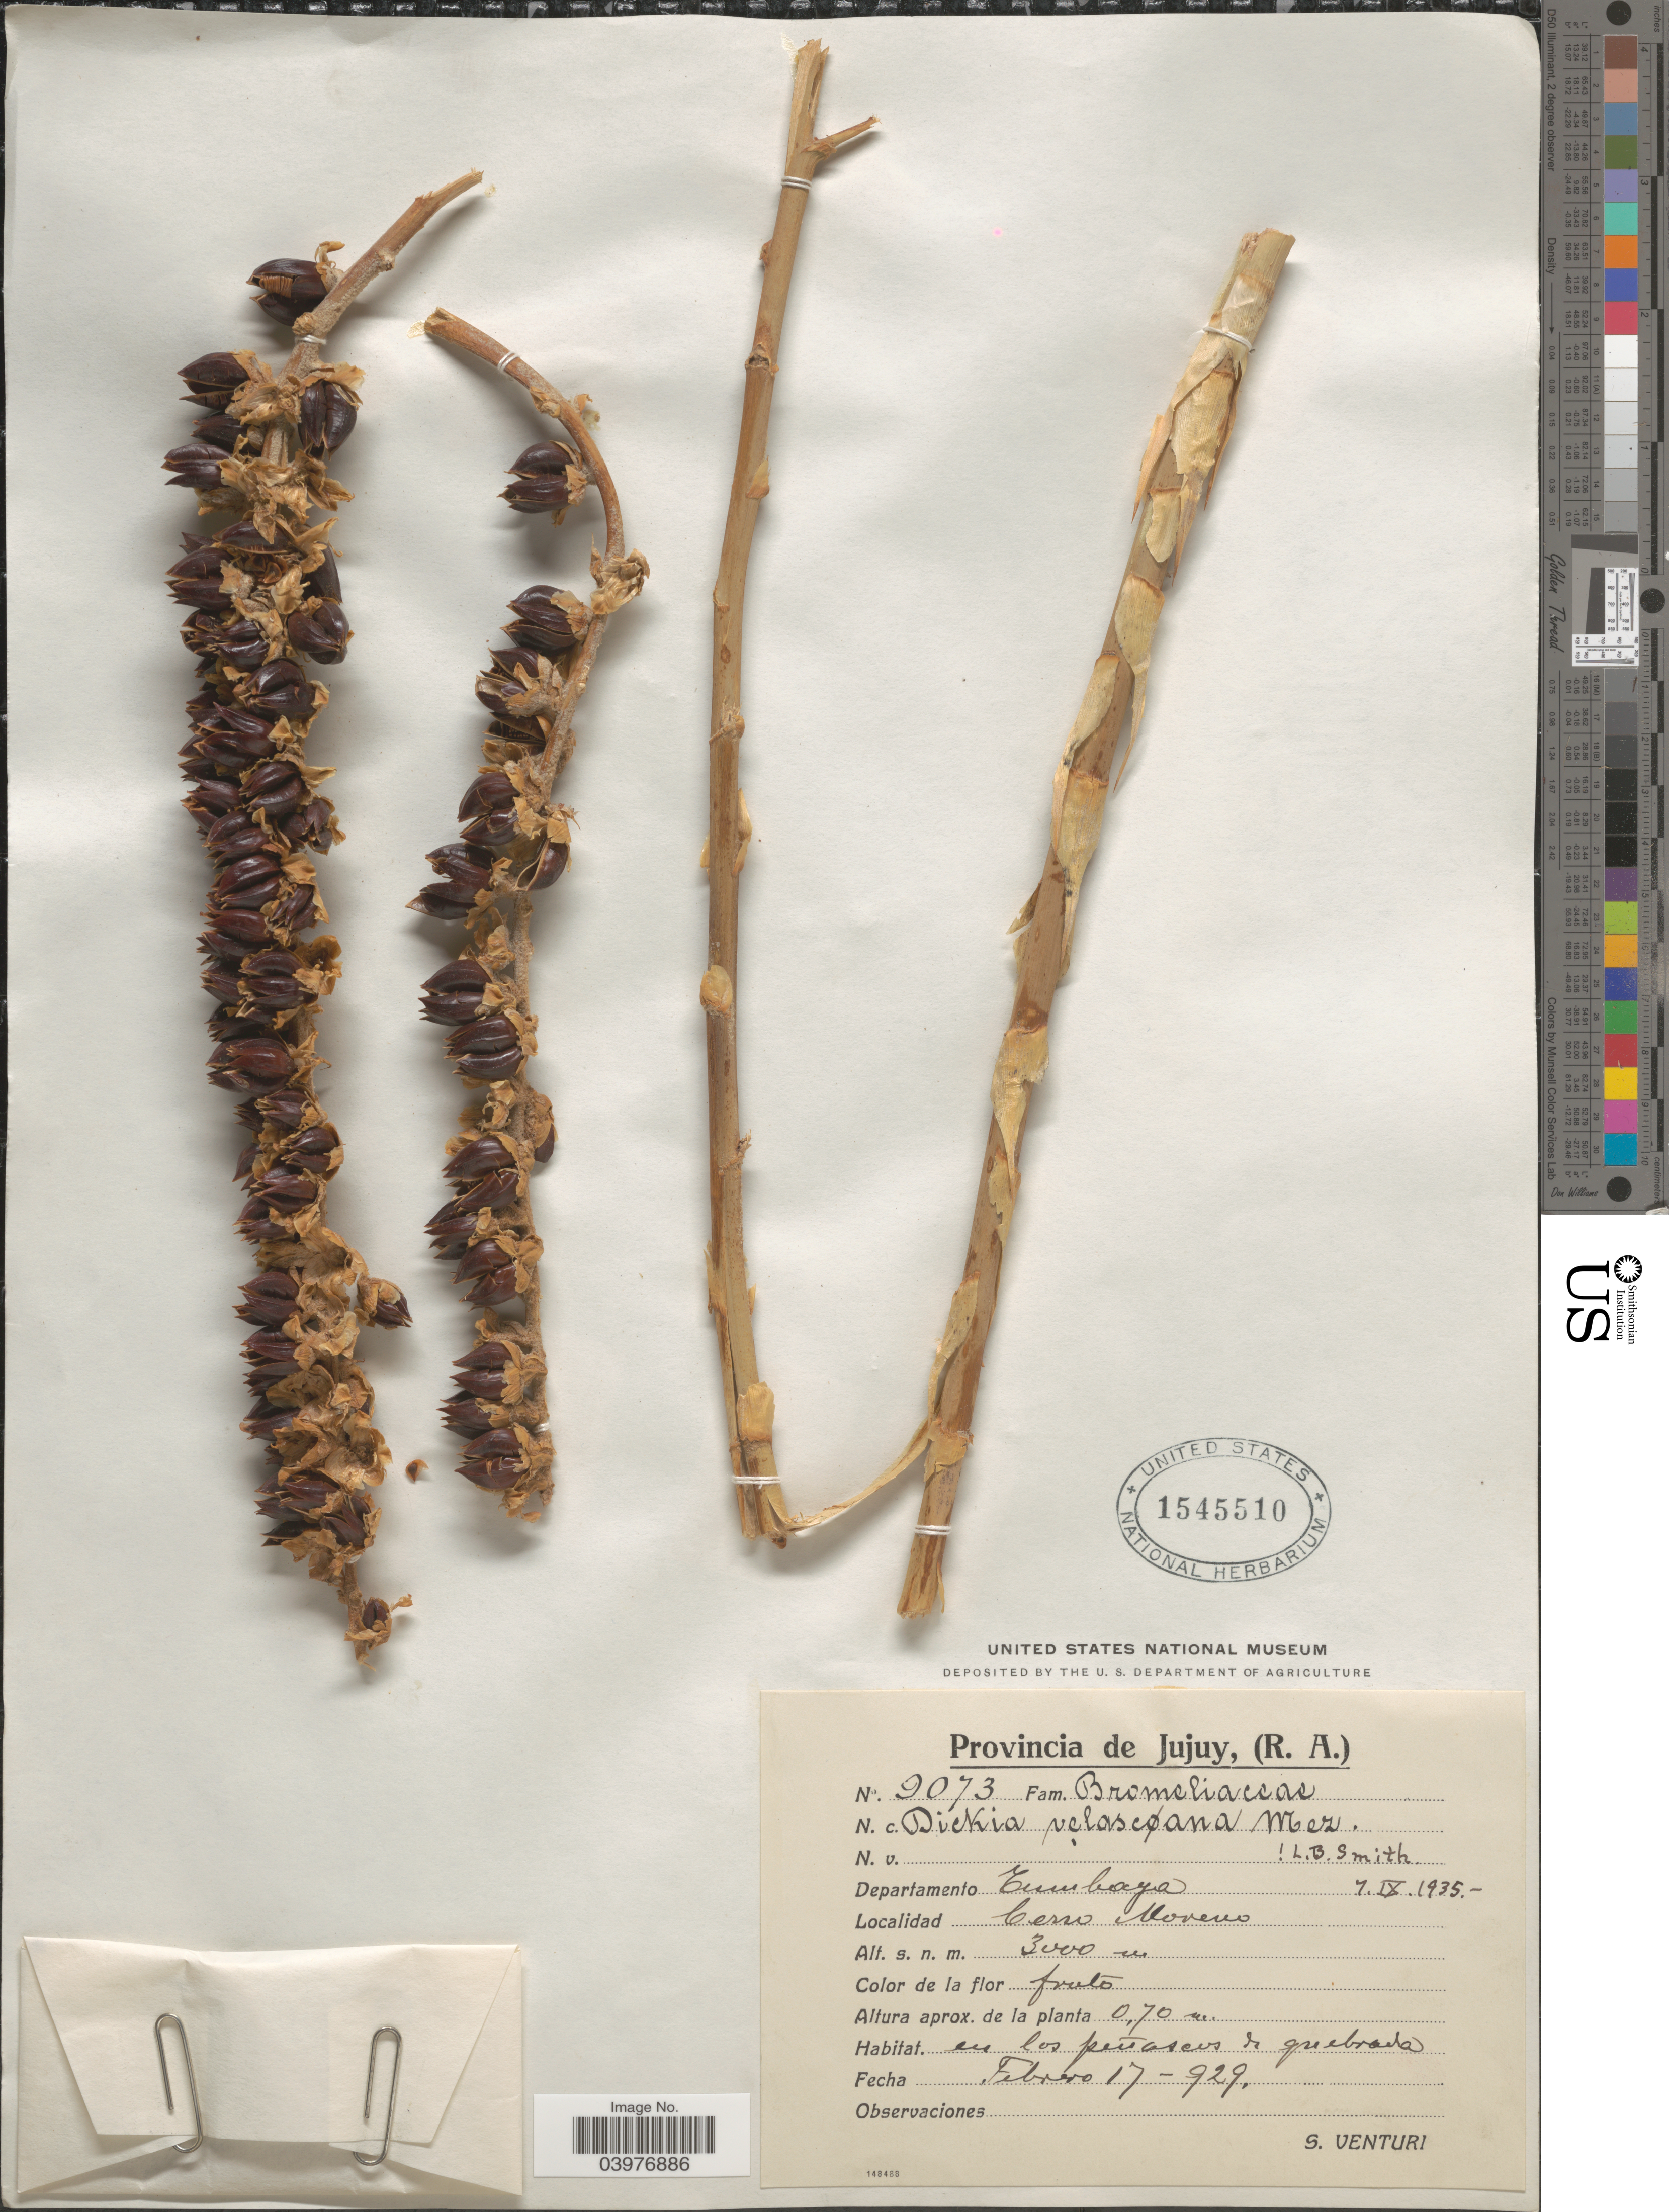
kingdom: Plantae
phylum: Tracheophyta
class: Liliopsida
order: Poales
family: Bromeliaceae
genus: Dyckia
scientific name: Dyckia velascana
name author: Mez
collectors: S. Venturi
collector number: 9073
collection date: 1929-02-17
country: Argentina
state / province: Jujuy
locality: Departamento Tumbaya. Cerro Moreno.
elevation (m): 3000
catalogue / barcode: US 1545510